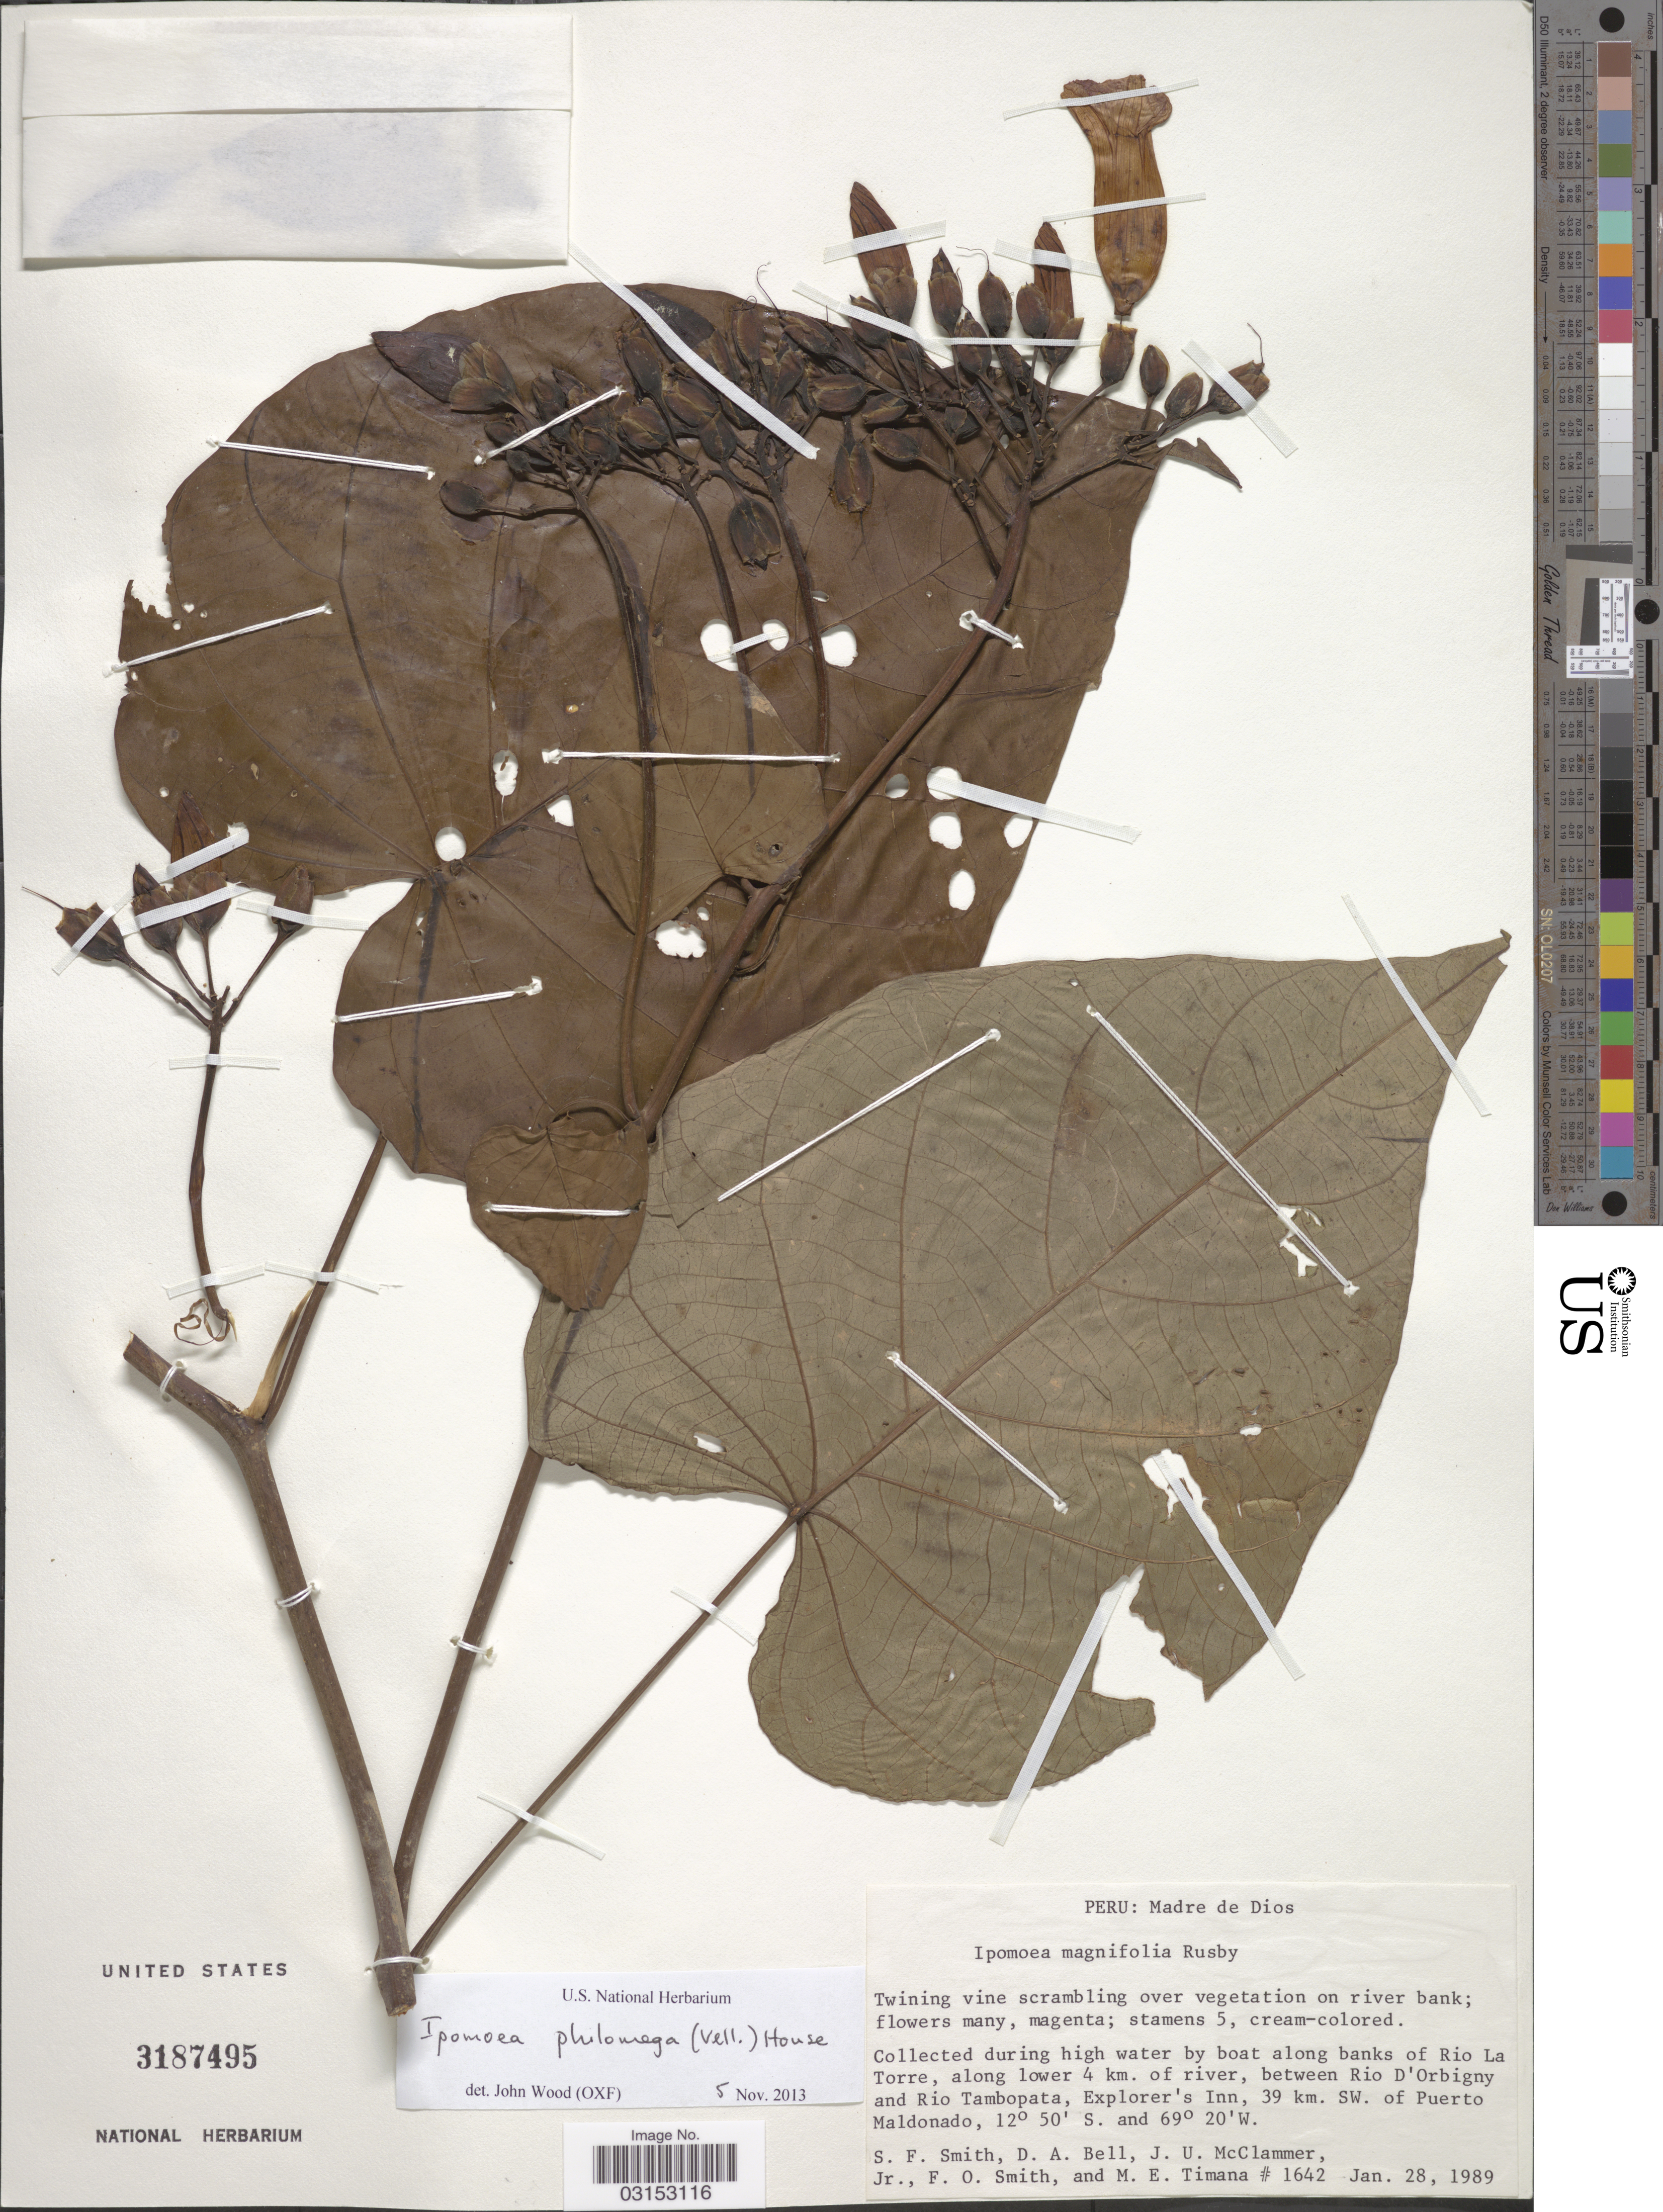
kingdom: Plantae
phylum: Tracheophyta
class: Magnoliopsida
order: Solanales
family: Convolvulaceae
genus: Ipomoea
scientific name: Ipomoea philomega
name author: (Vell.) House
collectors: S.F. Smith, D. A. Bell, J. McClammer & F. Smith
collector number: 1642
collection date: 1989-01-28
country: Peru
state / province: Madre de Dios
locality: During high water by boat along banks of Rio La Torre, along lower 4 km. of river, between Rio D'Orbigny and Rio Tambopata, Explorer's Inn, 39 km. SW. of Puerto Maldonado.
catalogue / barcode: US 3187495